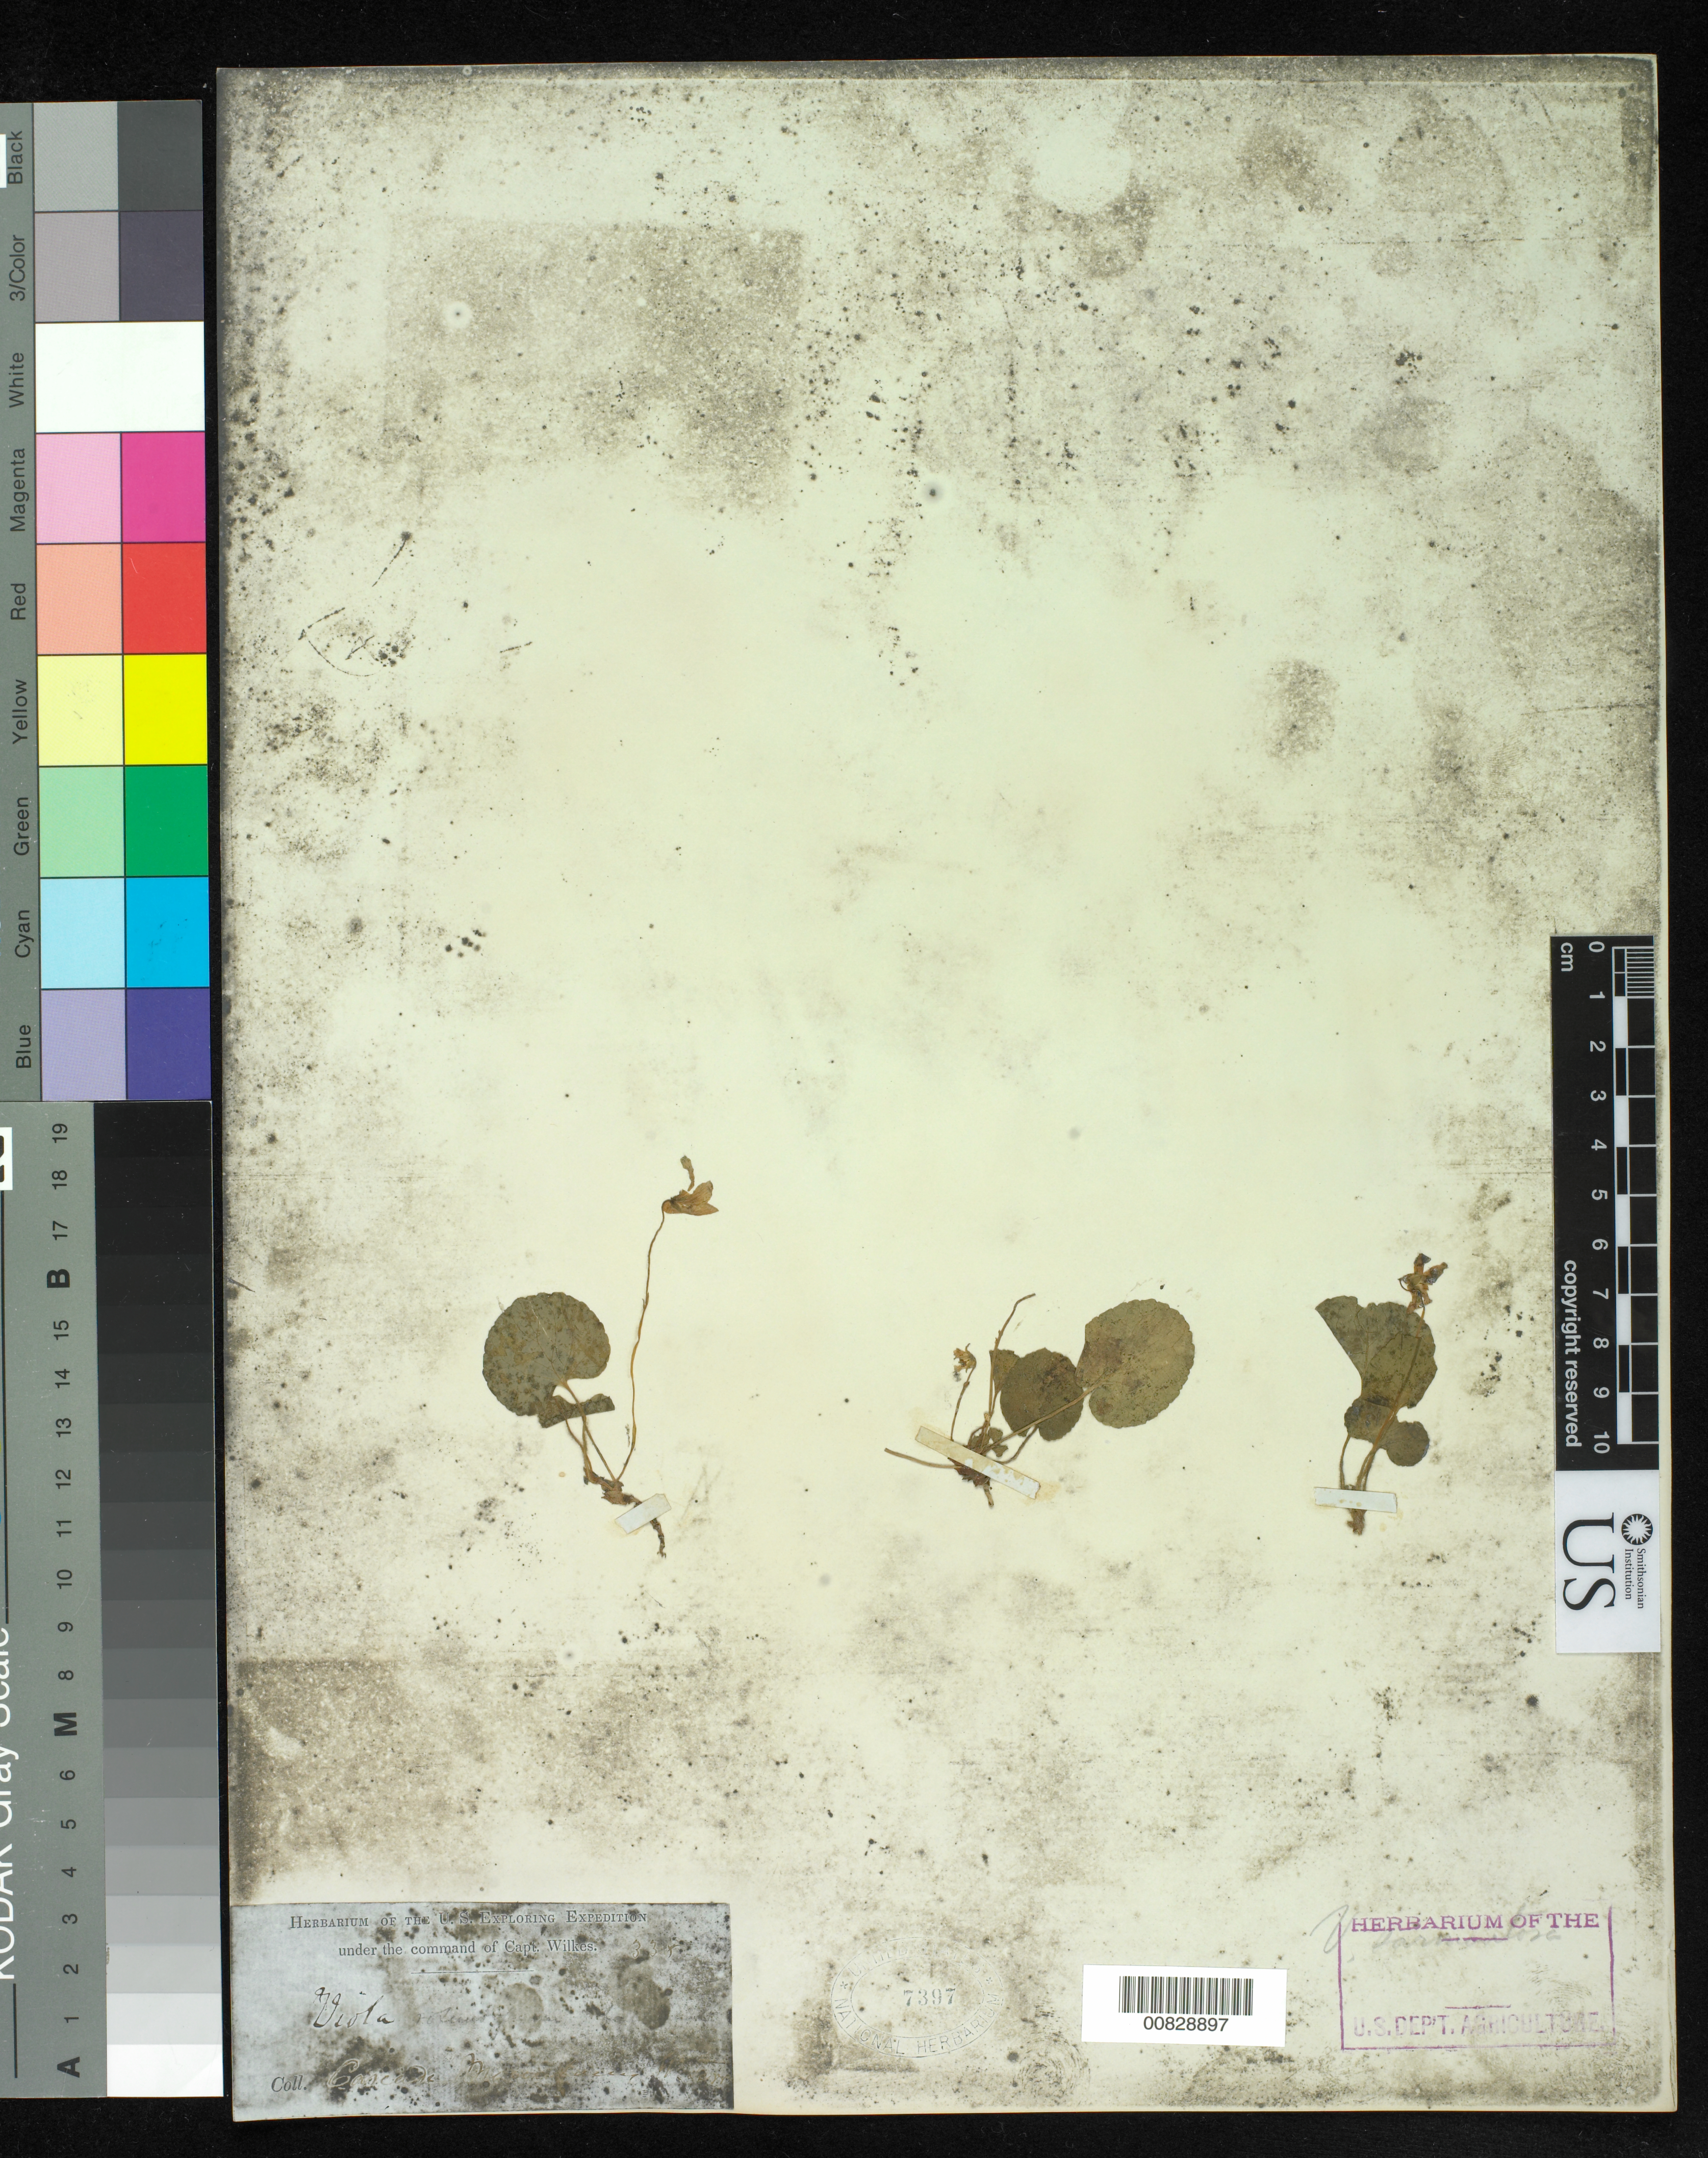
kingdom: Plantae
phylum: Tracheophyta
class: Magnoliopsida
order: Malpighiales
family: Violaceae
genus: Viola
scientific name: Viola sempervirens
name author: Greene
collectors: Wilkes Explor. Exped.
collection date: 1838/1842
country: United States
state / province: Washington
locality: Cascade Mts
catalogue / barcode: US 7397